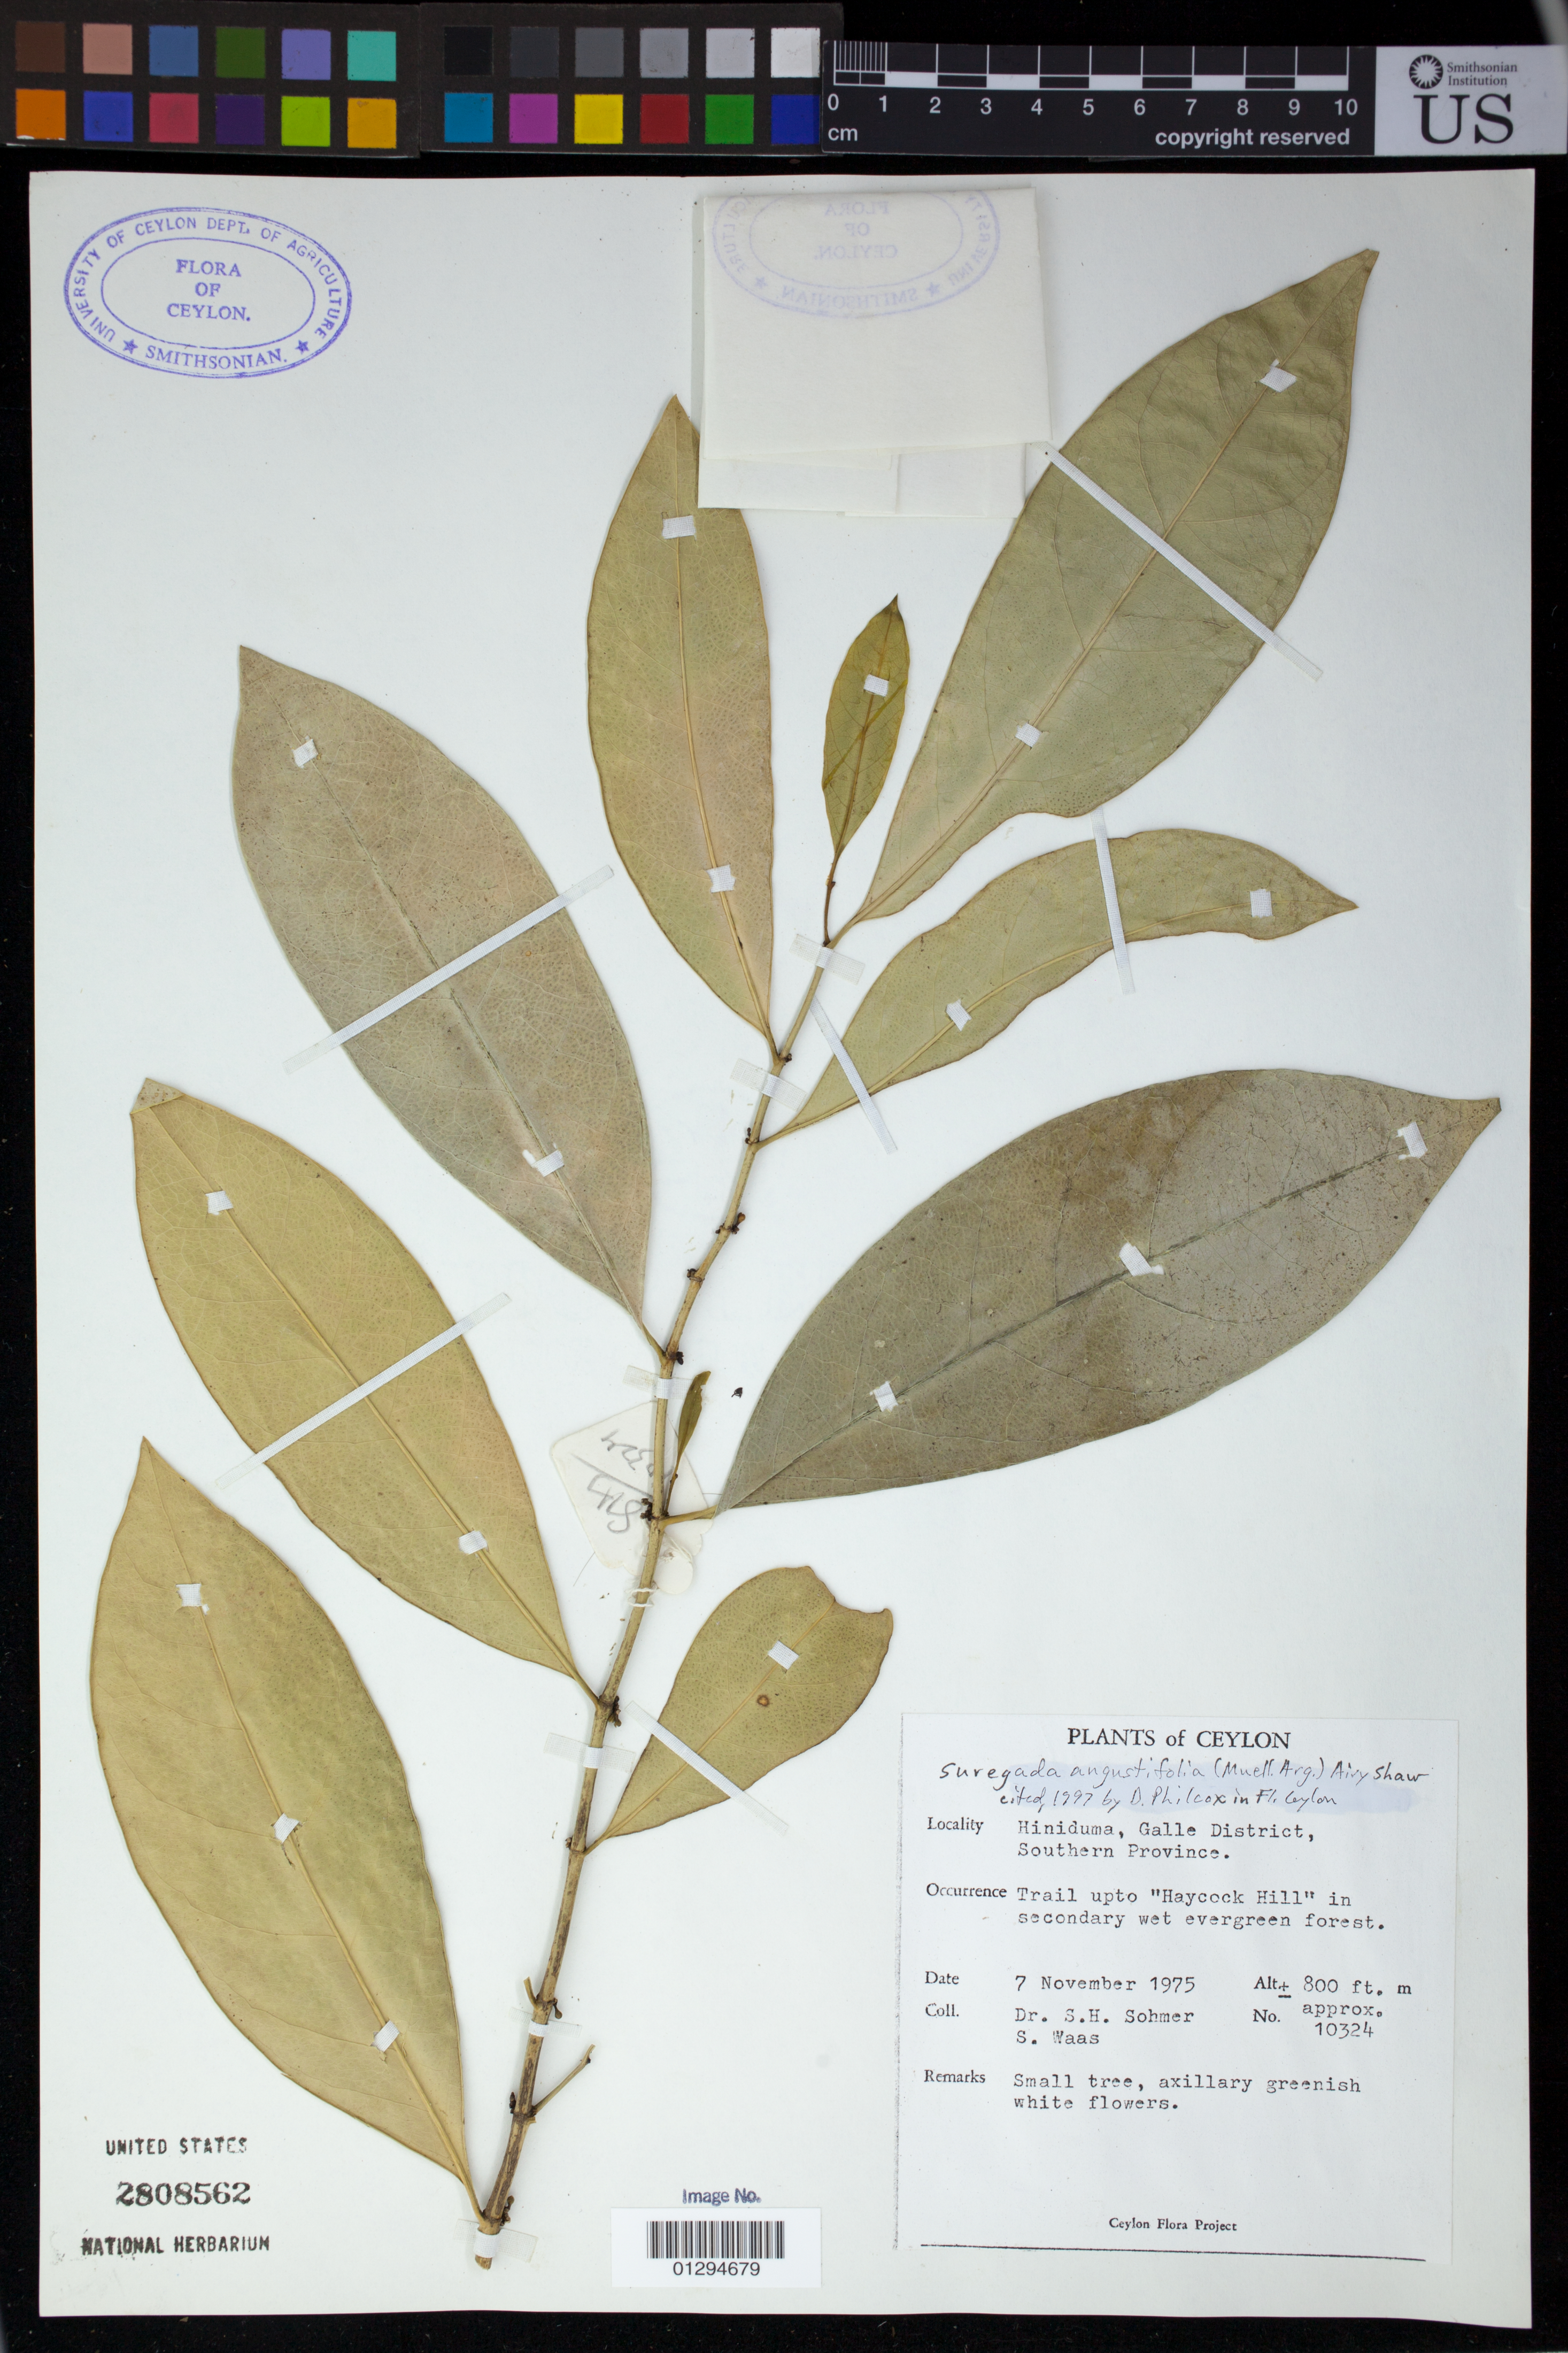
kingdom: Plantae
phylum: Tracheophyta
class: Magnoliopsida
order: Malpighiales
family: Euphorbiaceae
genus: Suregada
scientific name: Suregada angustifolia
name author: Müll. Arg.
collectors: S. H. Sohmer & S. Waas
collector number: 10324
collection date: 1975-11-07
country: Sri Lanka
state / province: Southern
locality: Hiniduma, Galle District, Southern Province. Trail up to "Haycock Hill" in secondary wet evergreen forest.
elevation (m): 244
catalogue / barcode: US 2808562